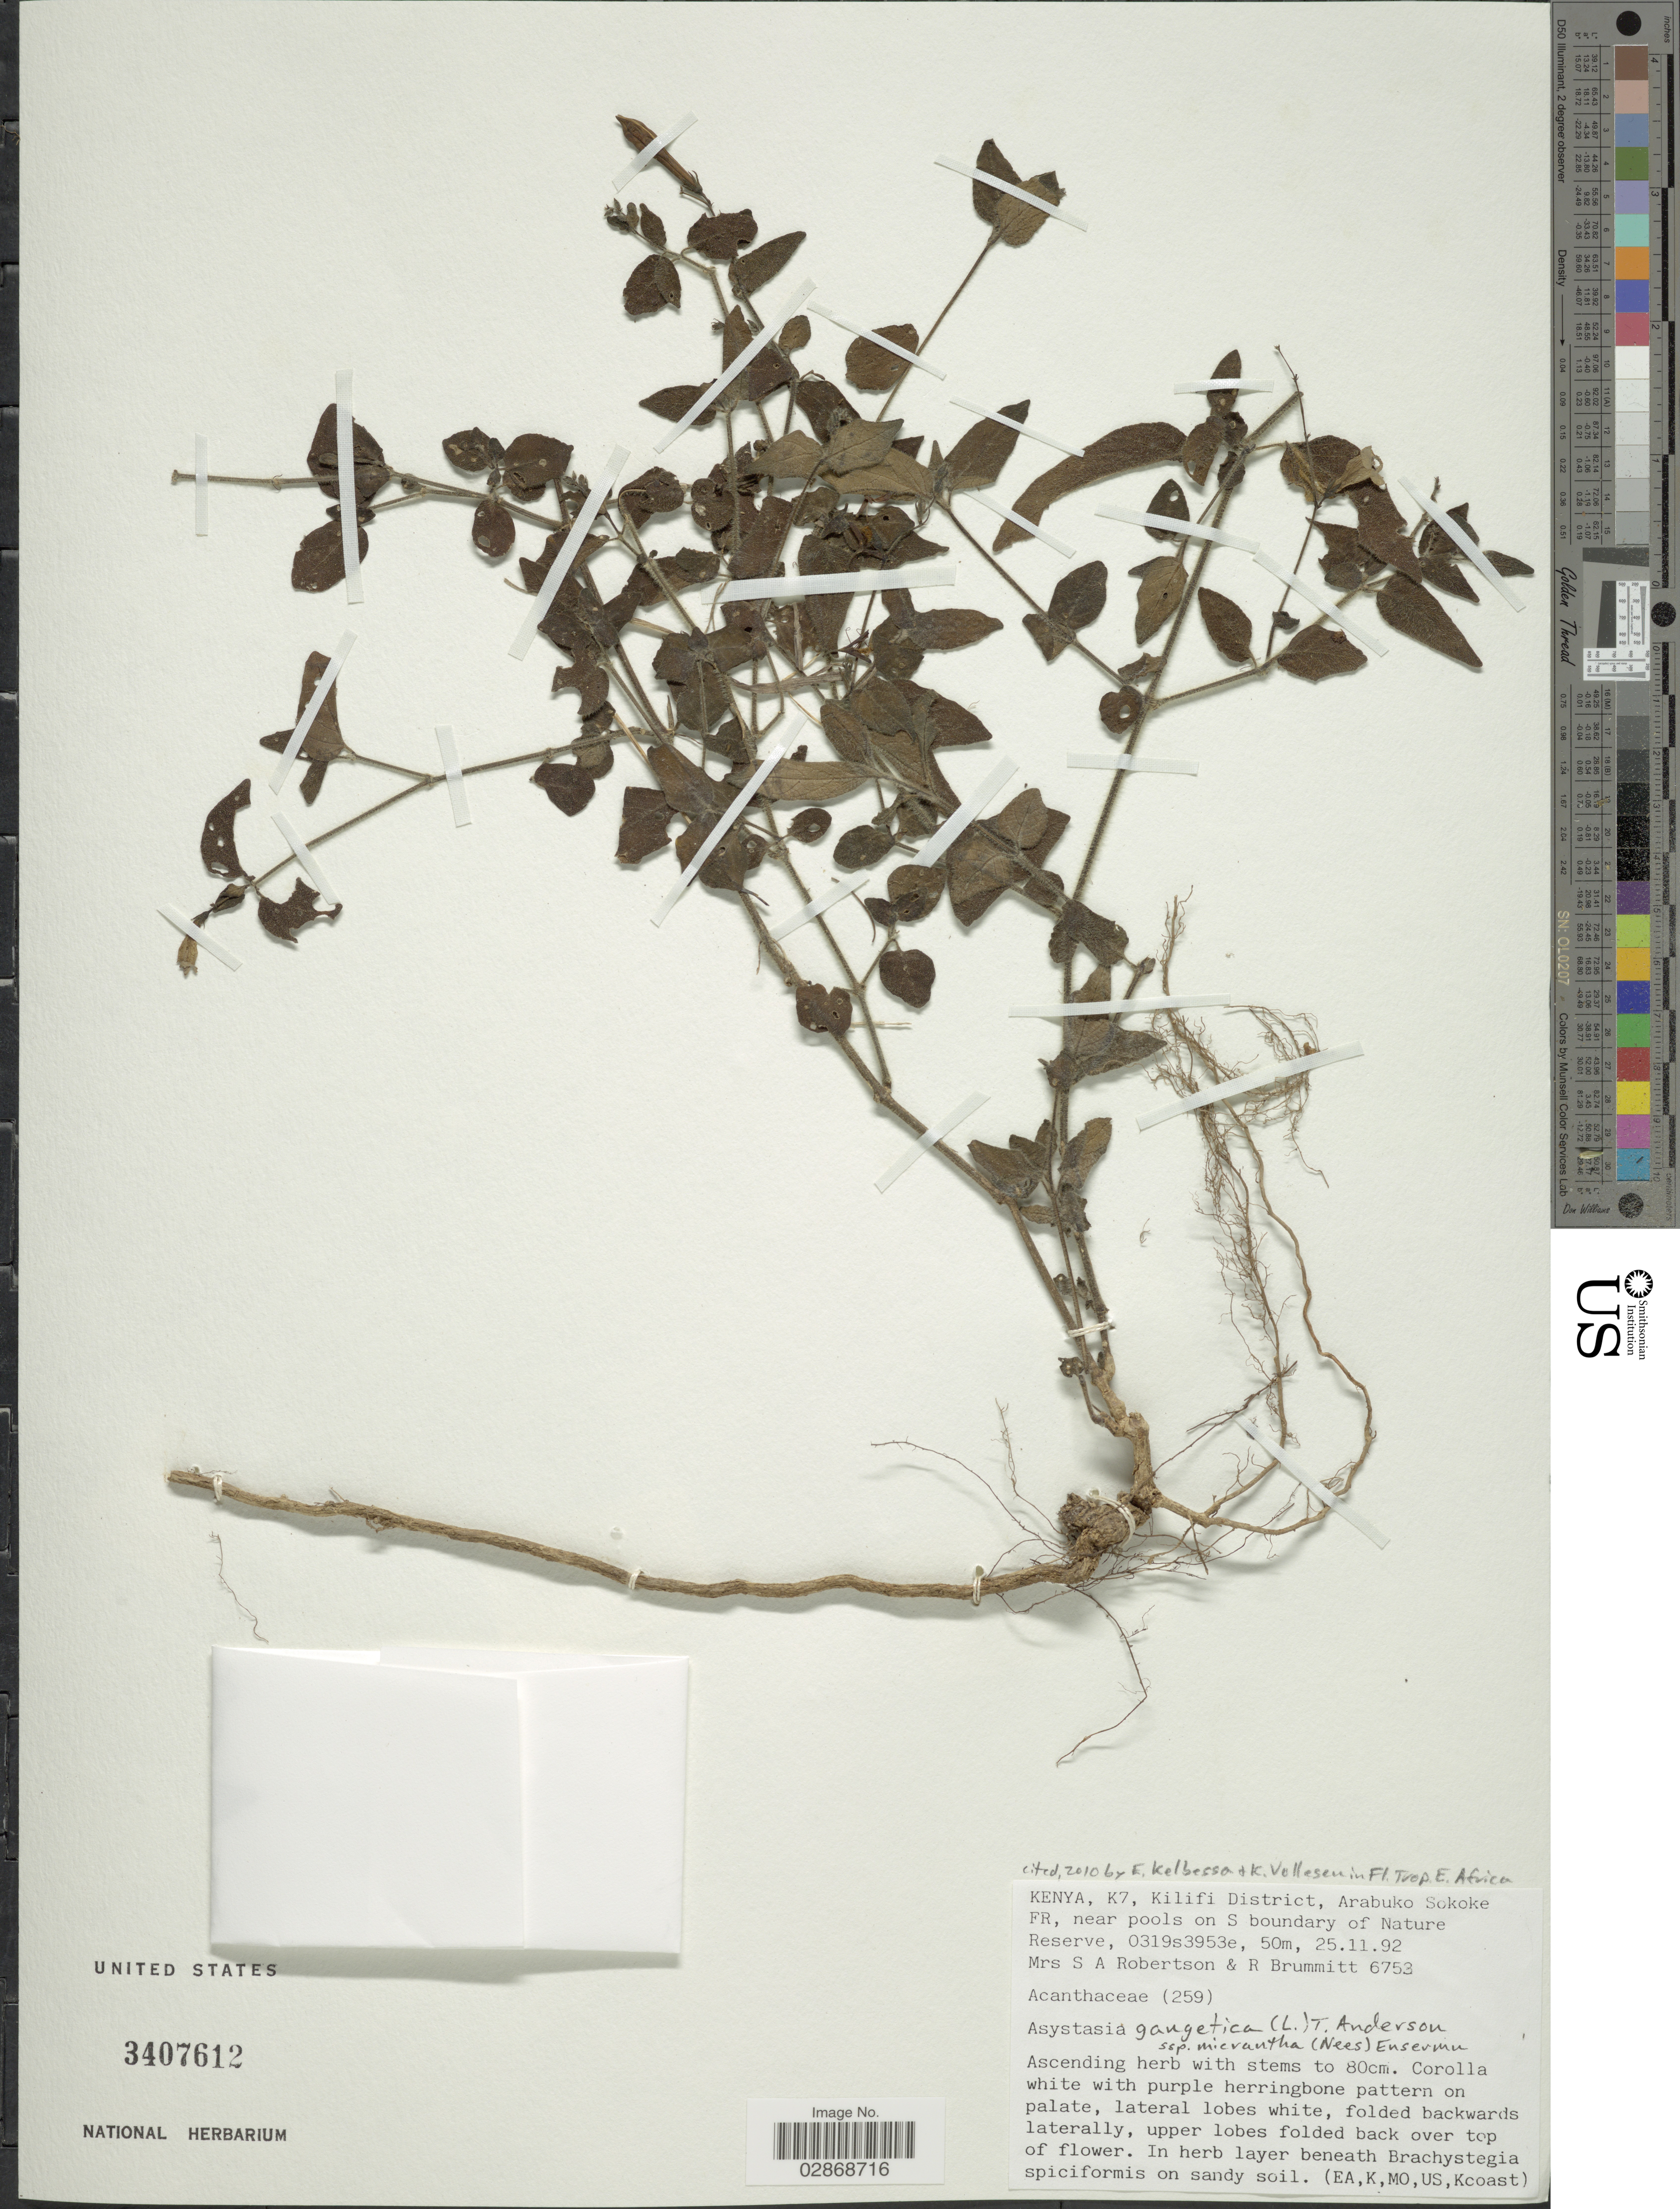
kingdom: Plantae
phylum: Tracheophyta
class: Magnoliopsida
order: Lamiales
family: Acanthaceae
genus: Asystasia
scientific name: Asystasia gangetica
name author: (L.) T. Anderson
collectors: S. Robertson & R. K. Brummitt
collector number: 6753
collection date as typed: Transcribed d/m/y: 25/11/92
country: Kenya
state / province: Kilifi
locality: K7, Kilifi District, Arabuko Sokoke FR, near pools on S boundary of Nature Reserve.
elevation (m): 50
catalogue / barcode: US 3407612